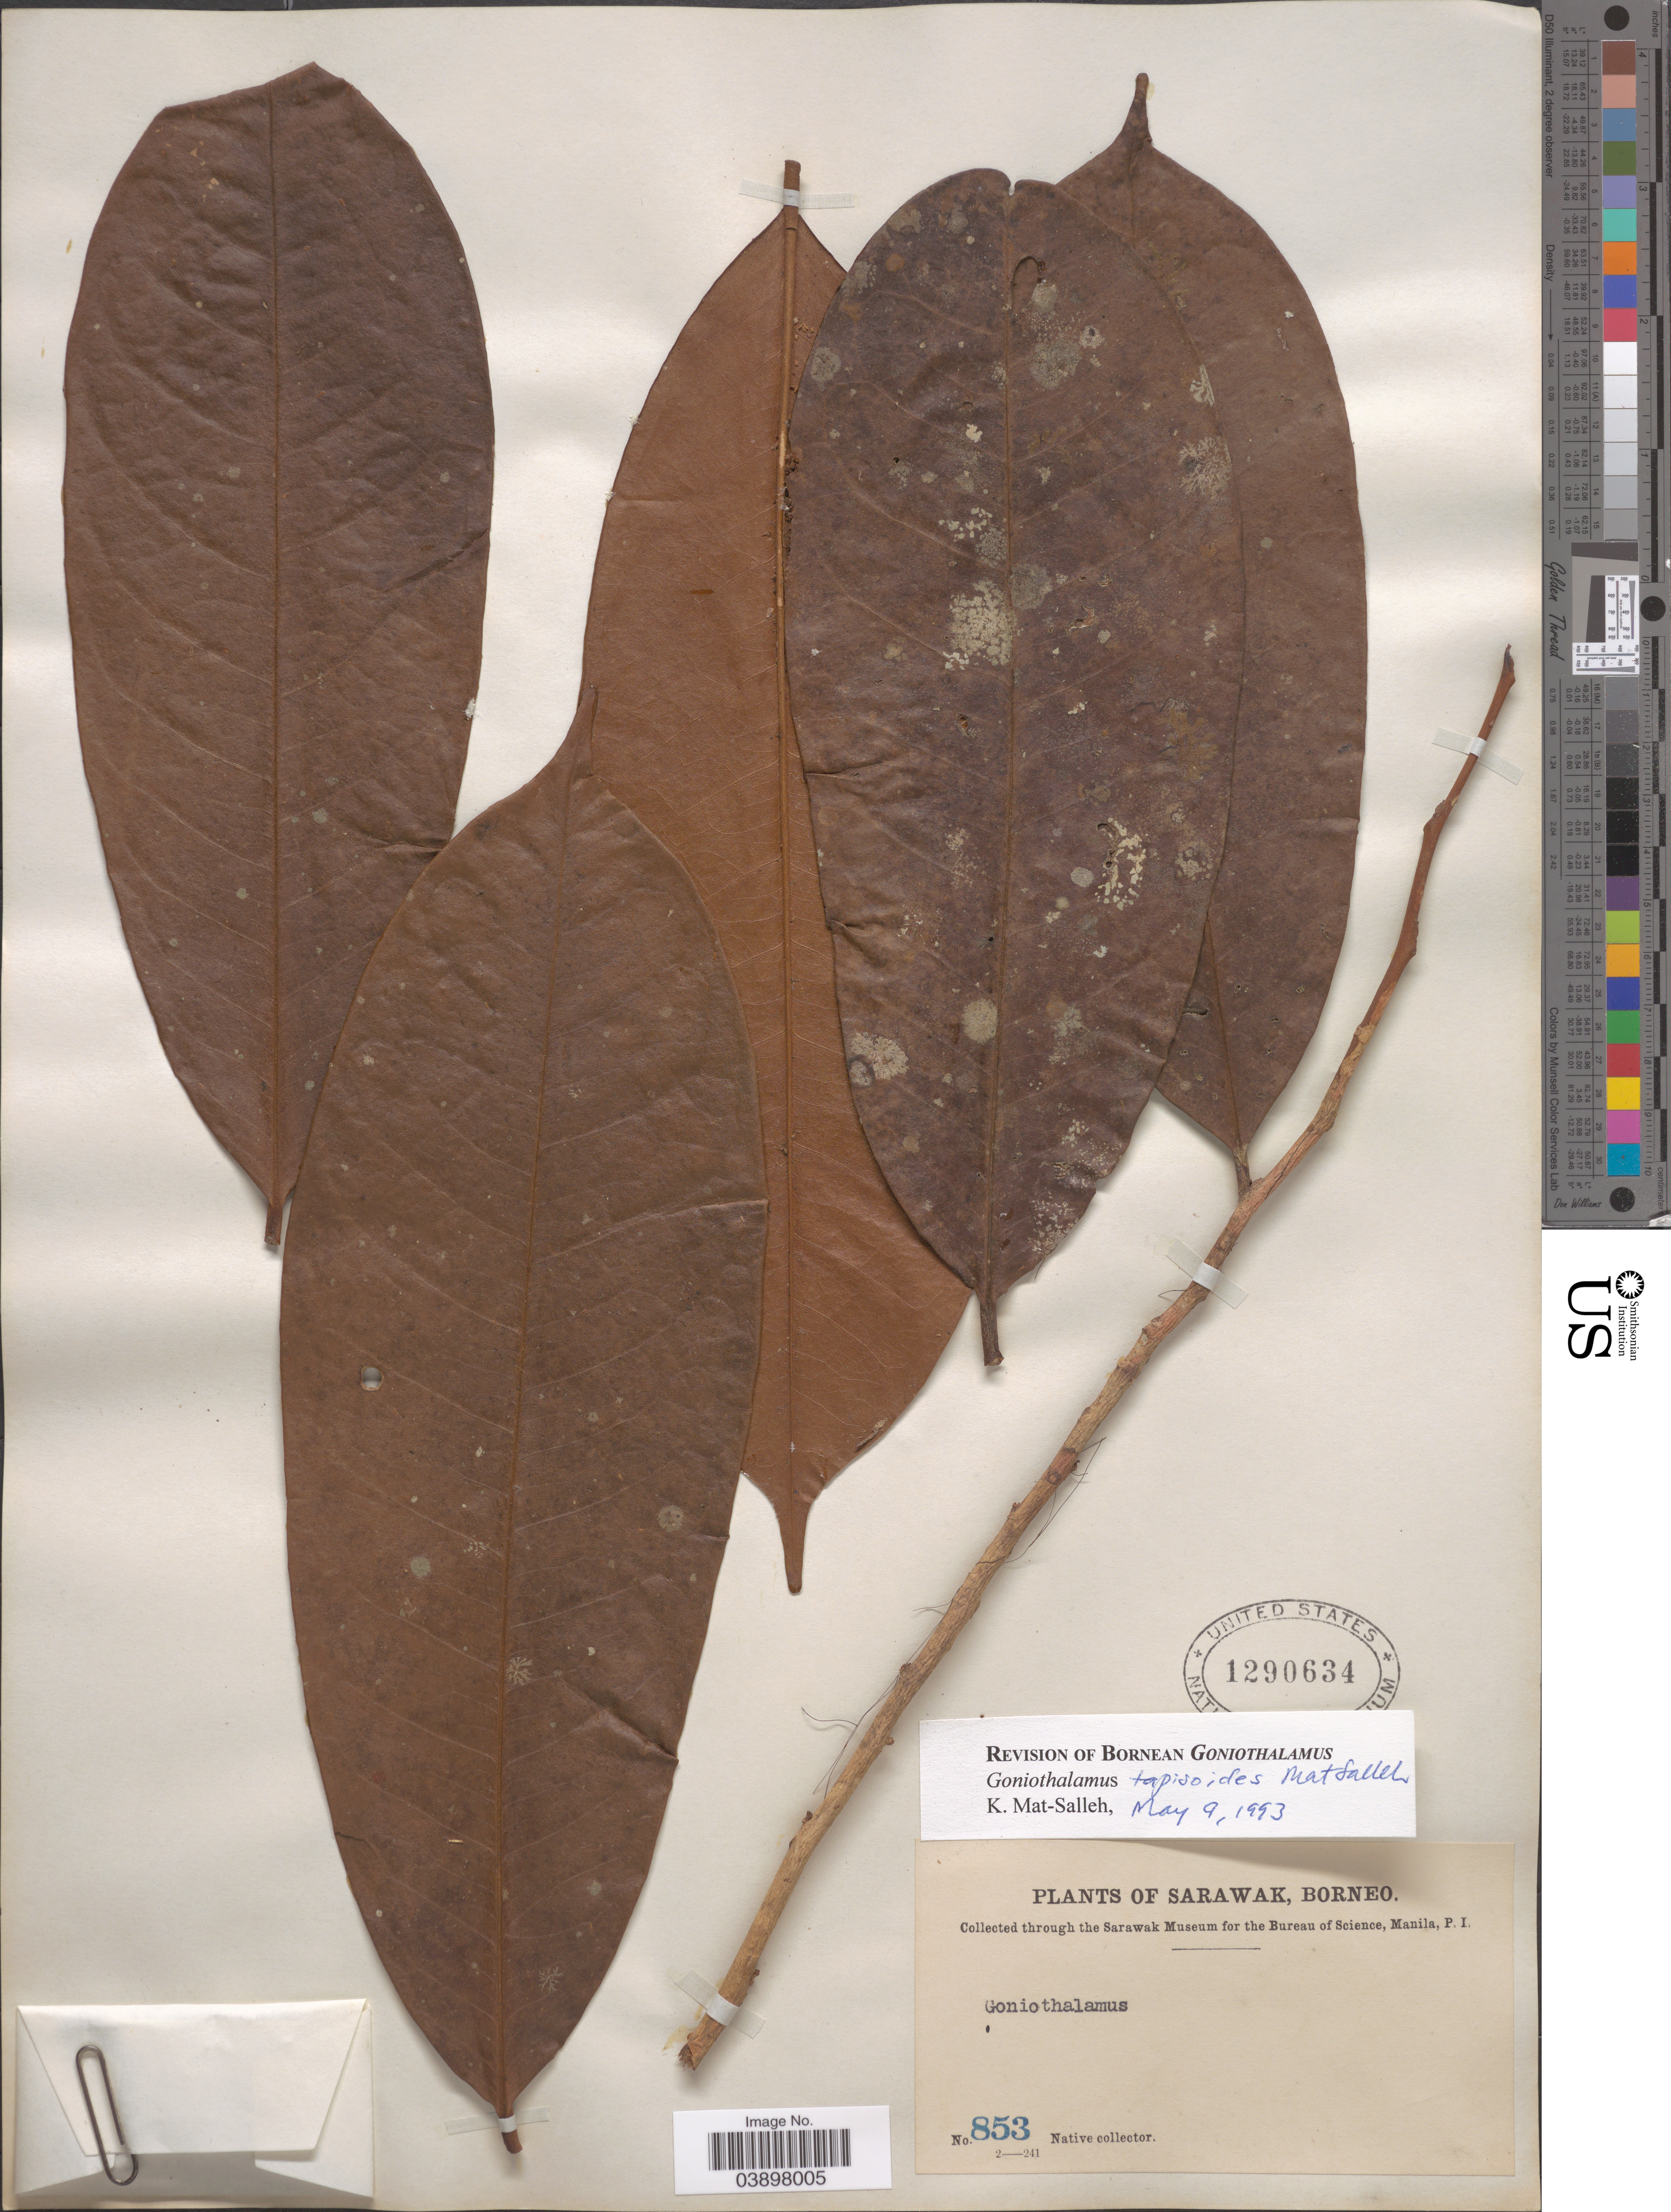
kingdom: Plantae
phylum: Tracheophyta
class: Magnoliopsida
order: Magnoliales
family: Annonaceae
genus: Goniothalamus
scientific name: Goniothalamus tapisoides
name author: Mat-Salleh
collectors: Native collector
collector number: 853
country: Malaysia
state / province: Sarawak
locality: Borneo.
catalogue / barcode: US 1290634